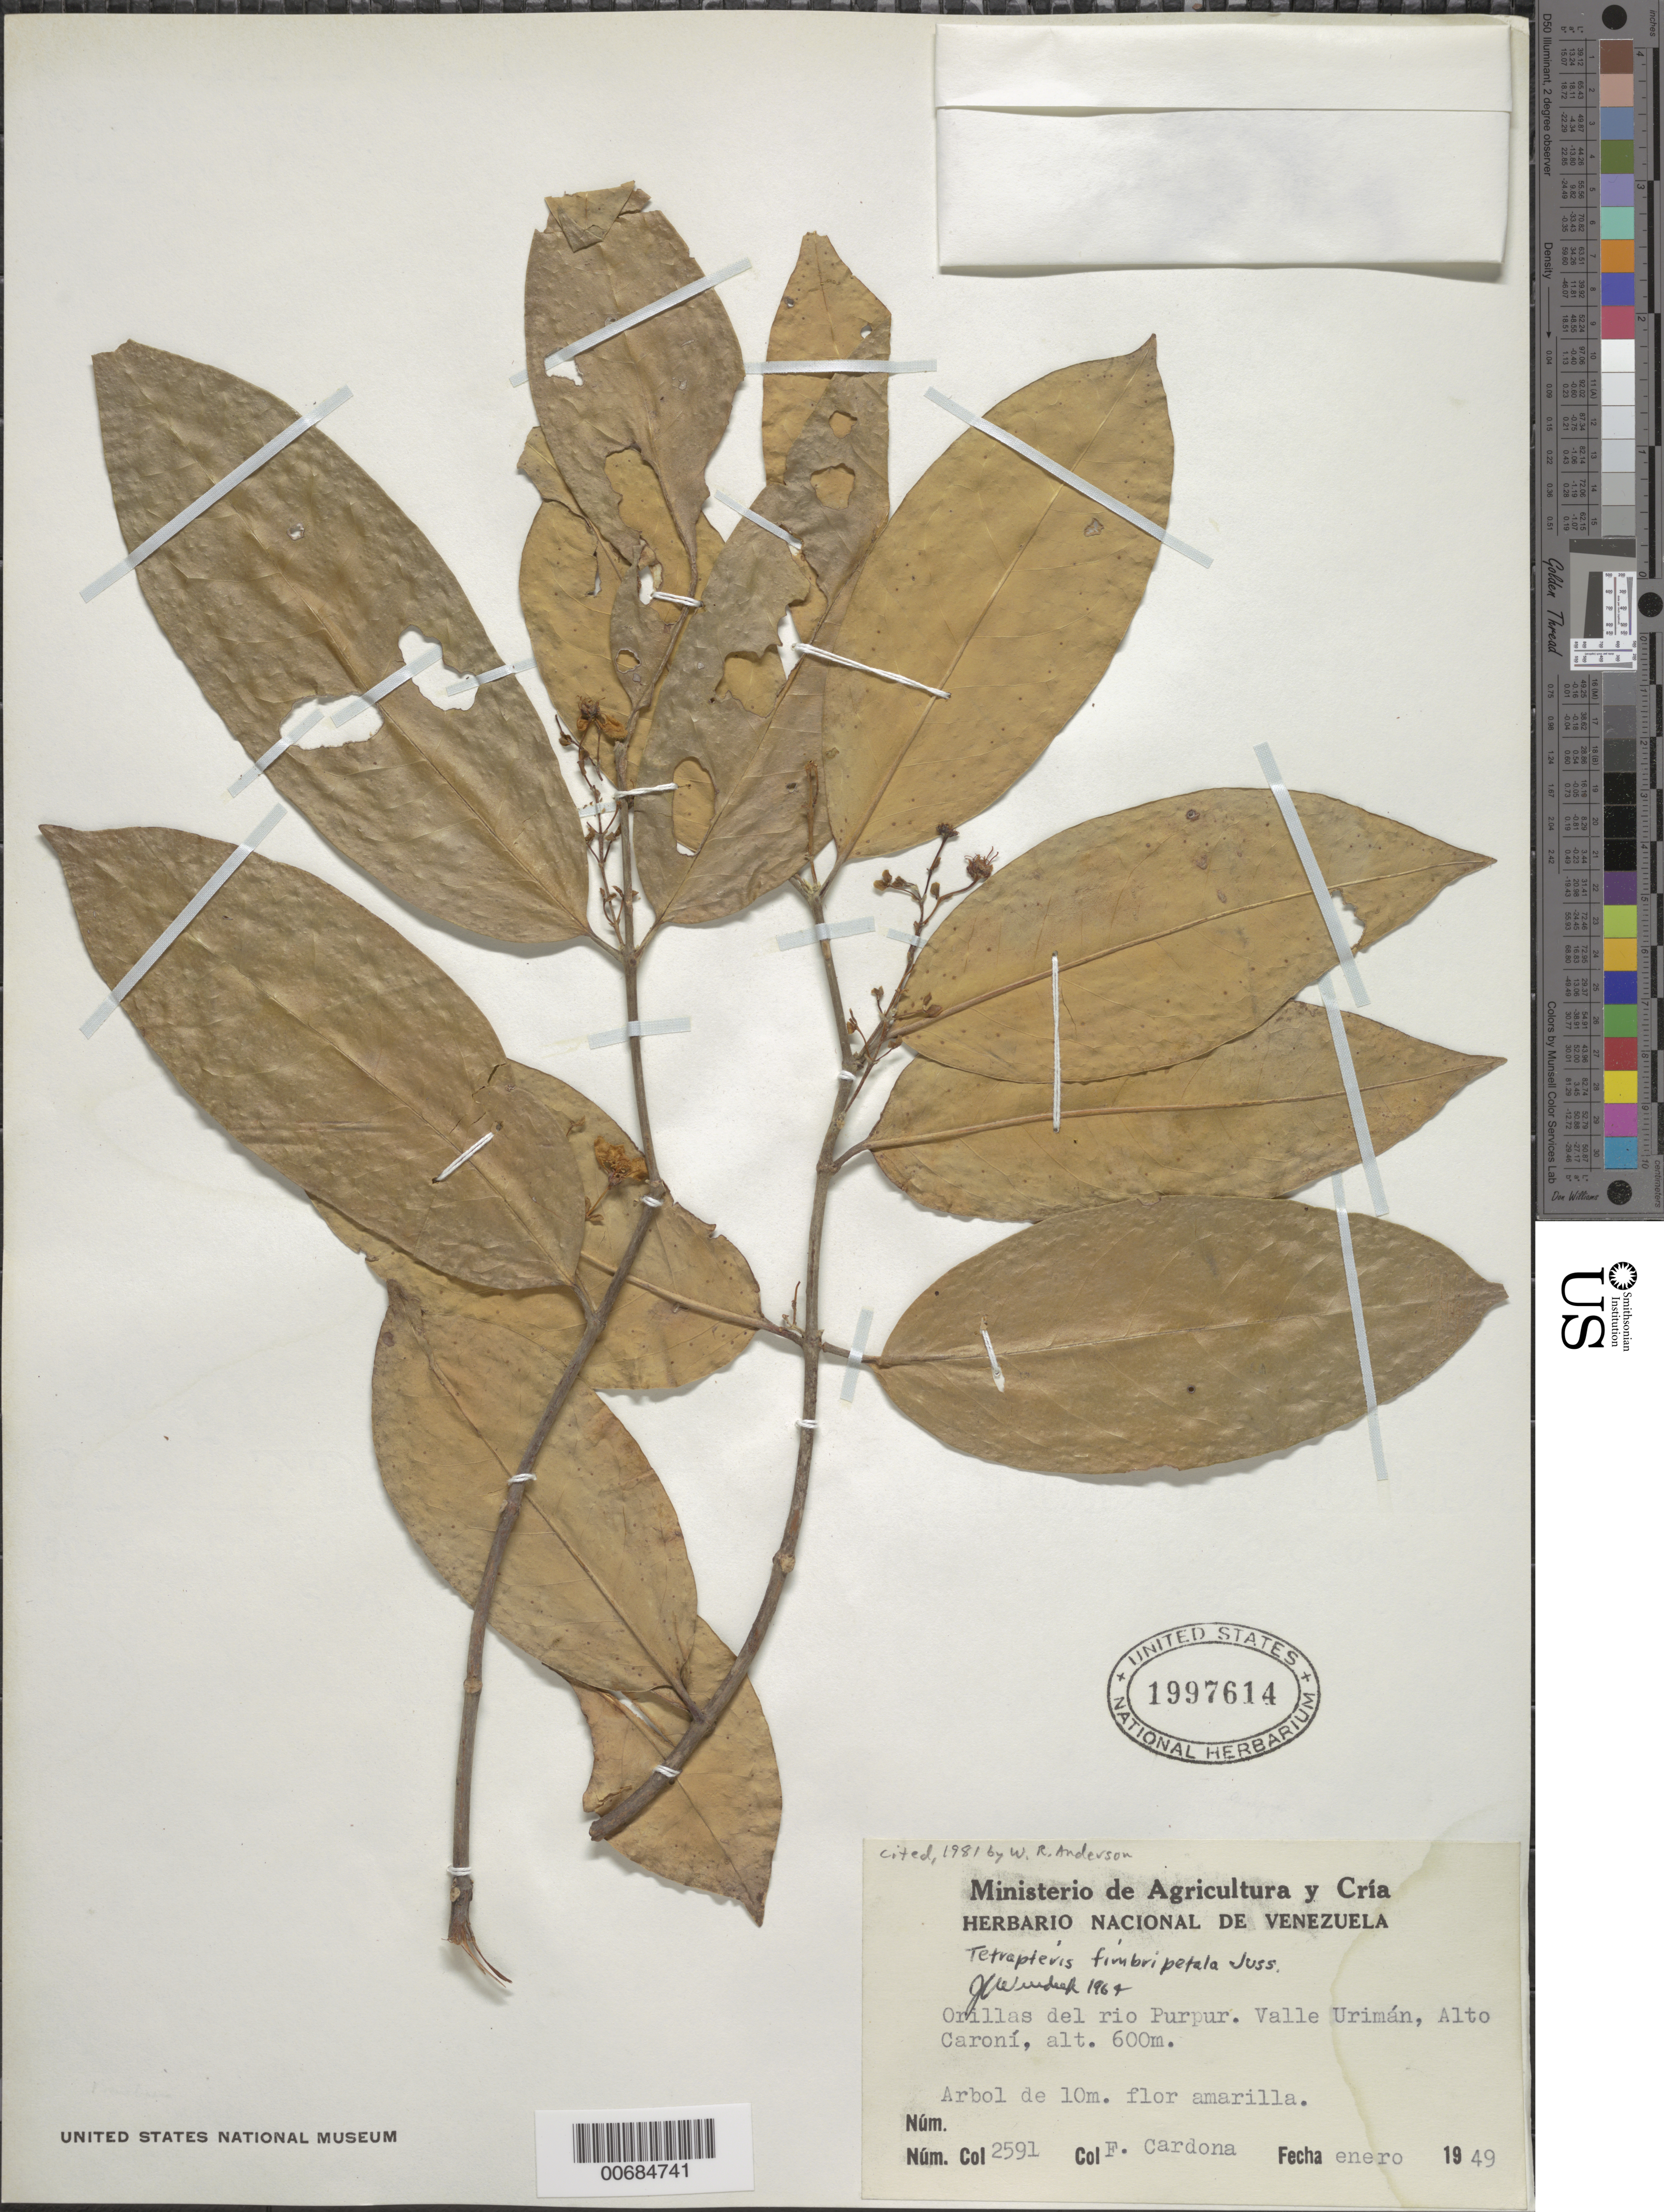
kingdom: Plantae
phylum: Tracheophyta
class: Magnoliopsida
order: Malpighiales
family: Malpighiaceae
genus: Glicophyllum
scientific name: Glicophyllum fimbripetalum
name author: (A. Juss.) R.F. Almeida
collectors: F. Cardona Puig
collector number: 2591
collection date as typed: Jan-49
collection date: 1949-01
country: Venezuela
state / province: Bolívar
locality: Río Purpur, valle Urimán, Alto Río Caroní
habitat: Riverbank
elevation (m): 600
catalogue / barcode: US 1997614